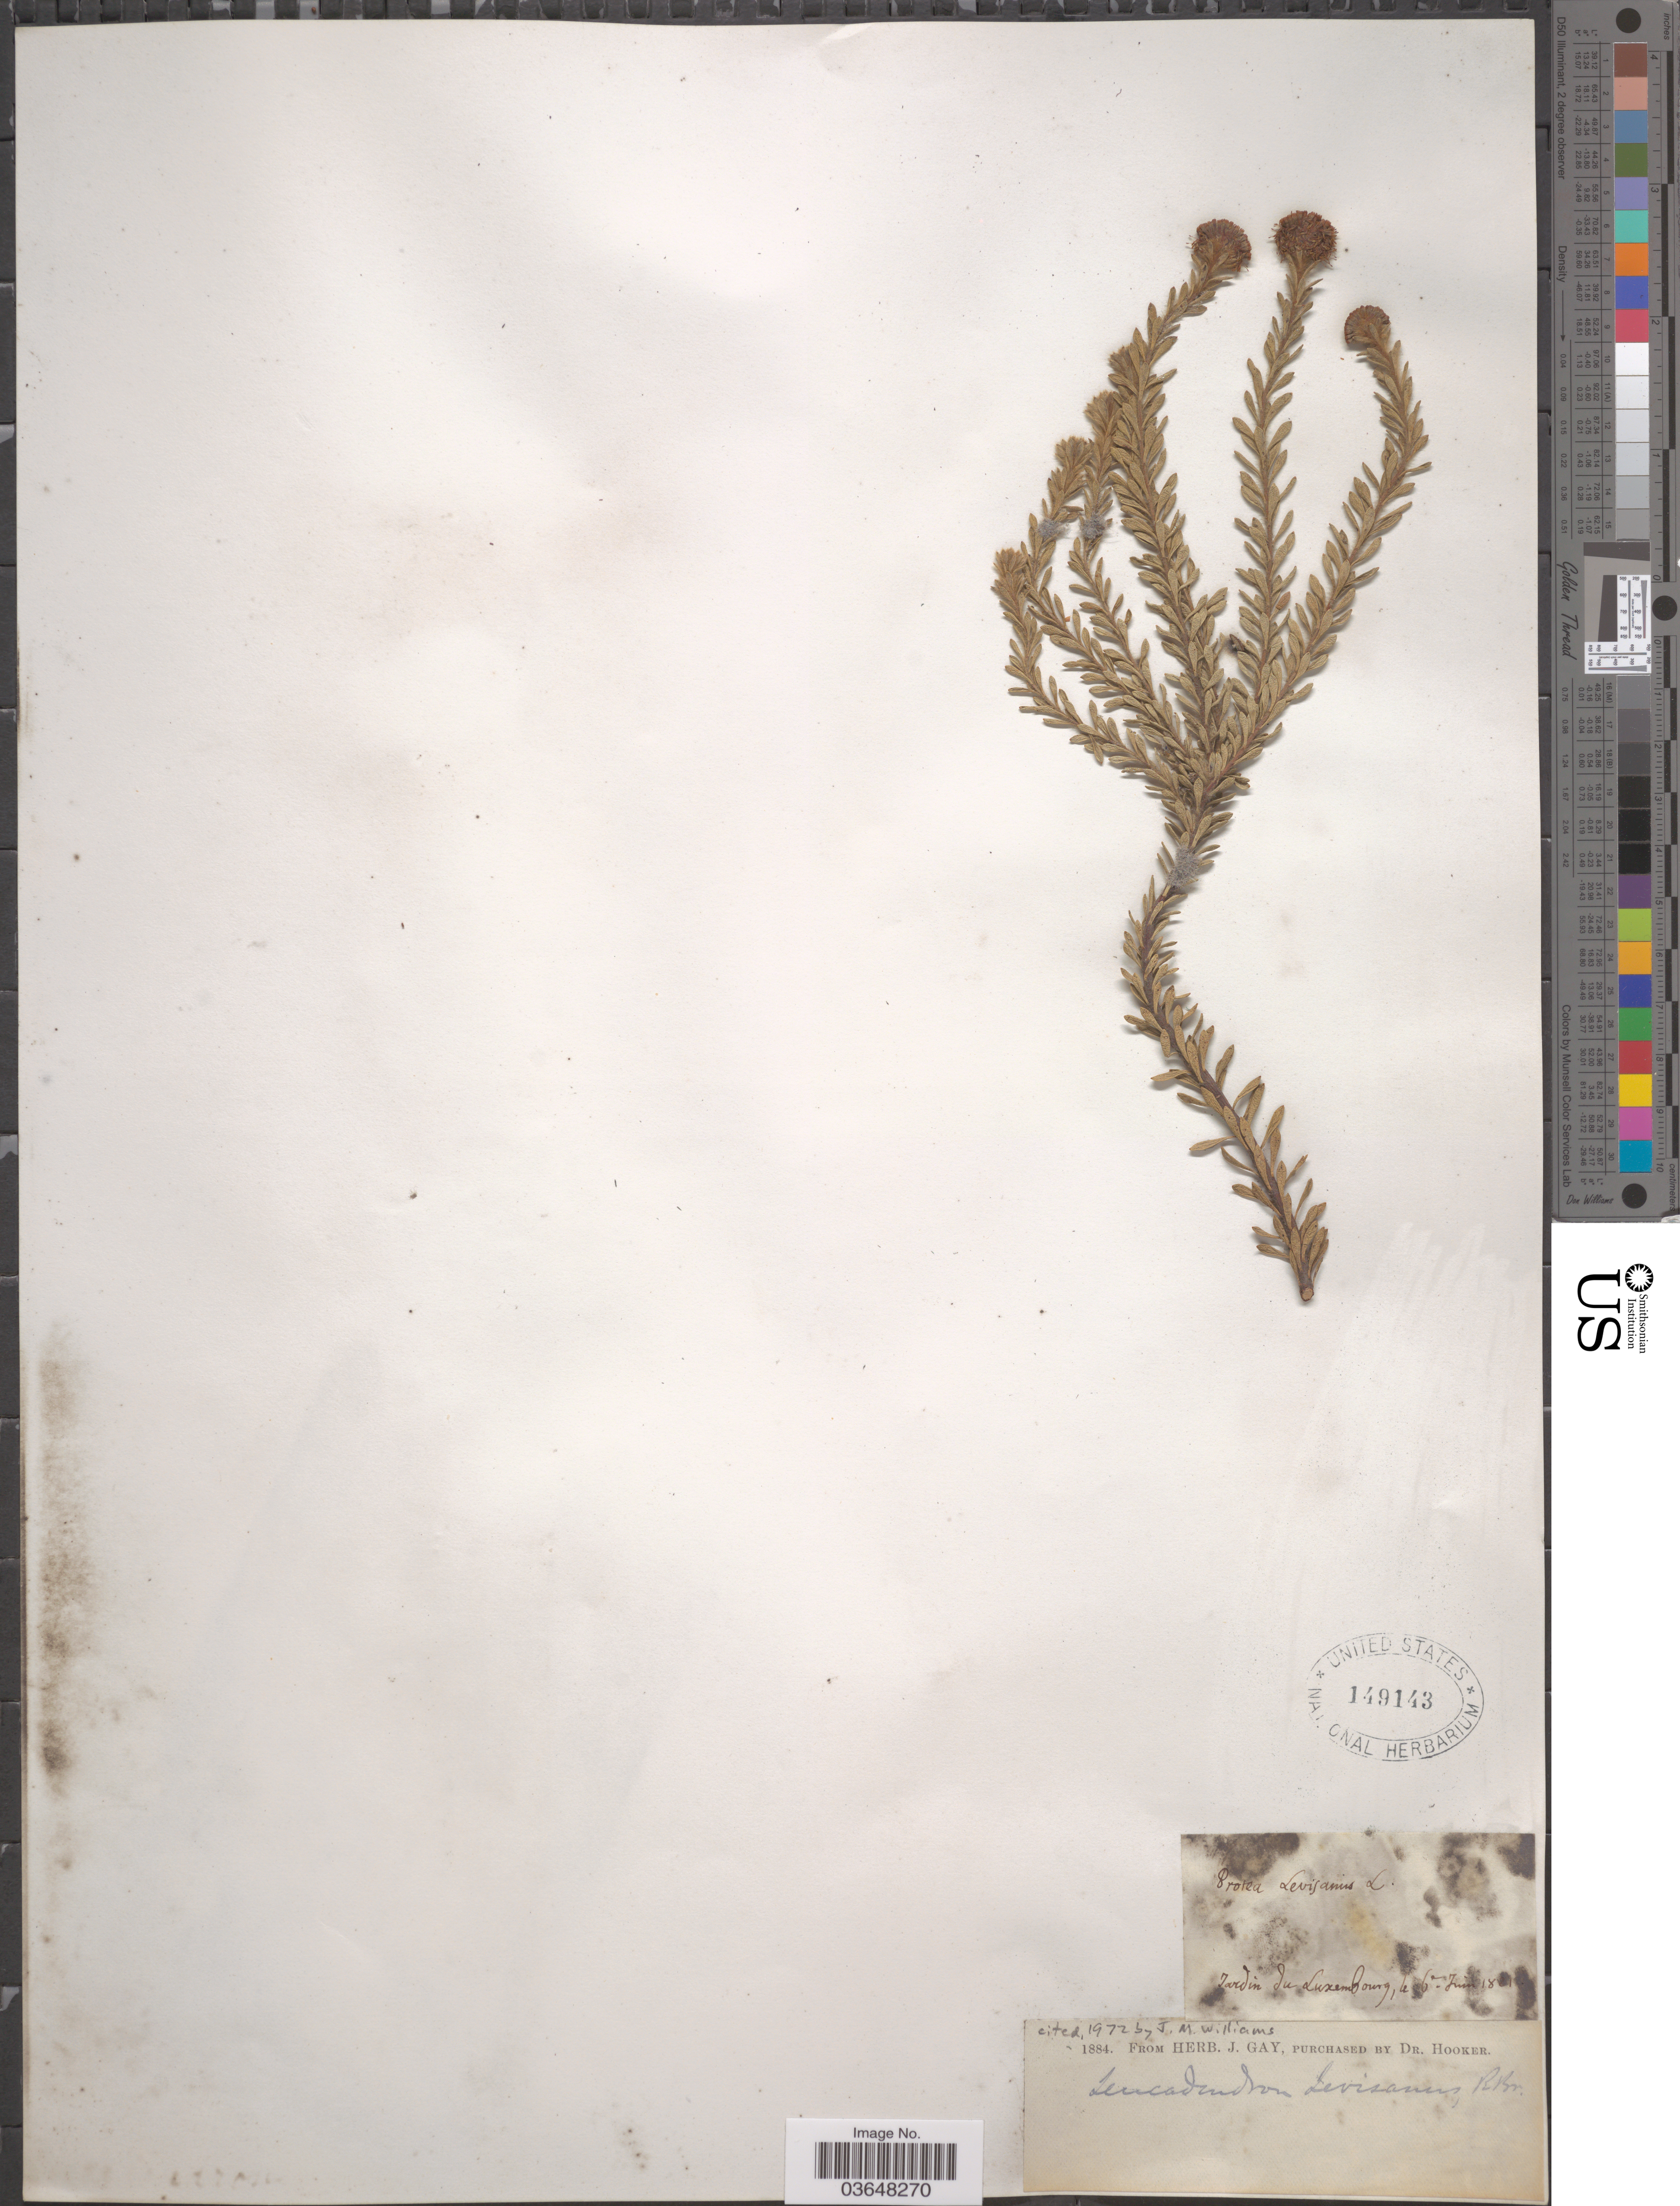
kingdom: Plantae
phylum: Tracheophyta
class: Magnoliopsida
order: Proteales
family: Proteaceae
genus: Leucadendron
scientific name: Leucadendron levisanus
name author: P.J. Bergius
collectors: ex herb. J. Gay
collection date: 1821-06-06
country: Luxembourg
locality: Jardin du Luxembourg.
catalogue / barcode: US 149143